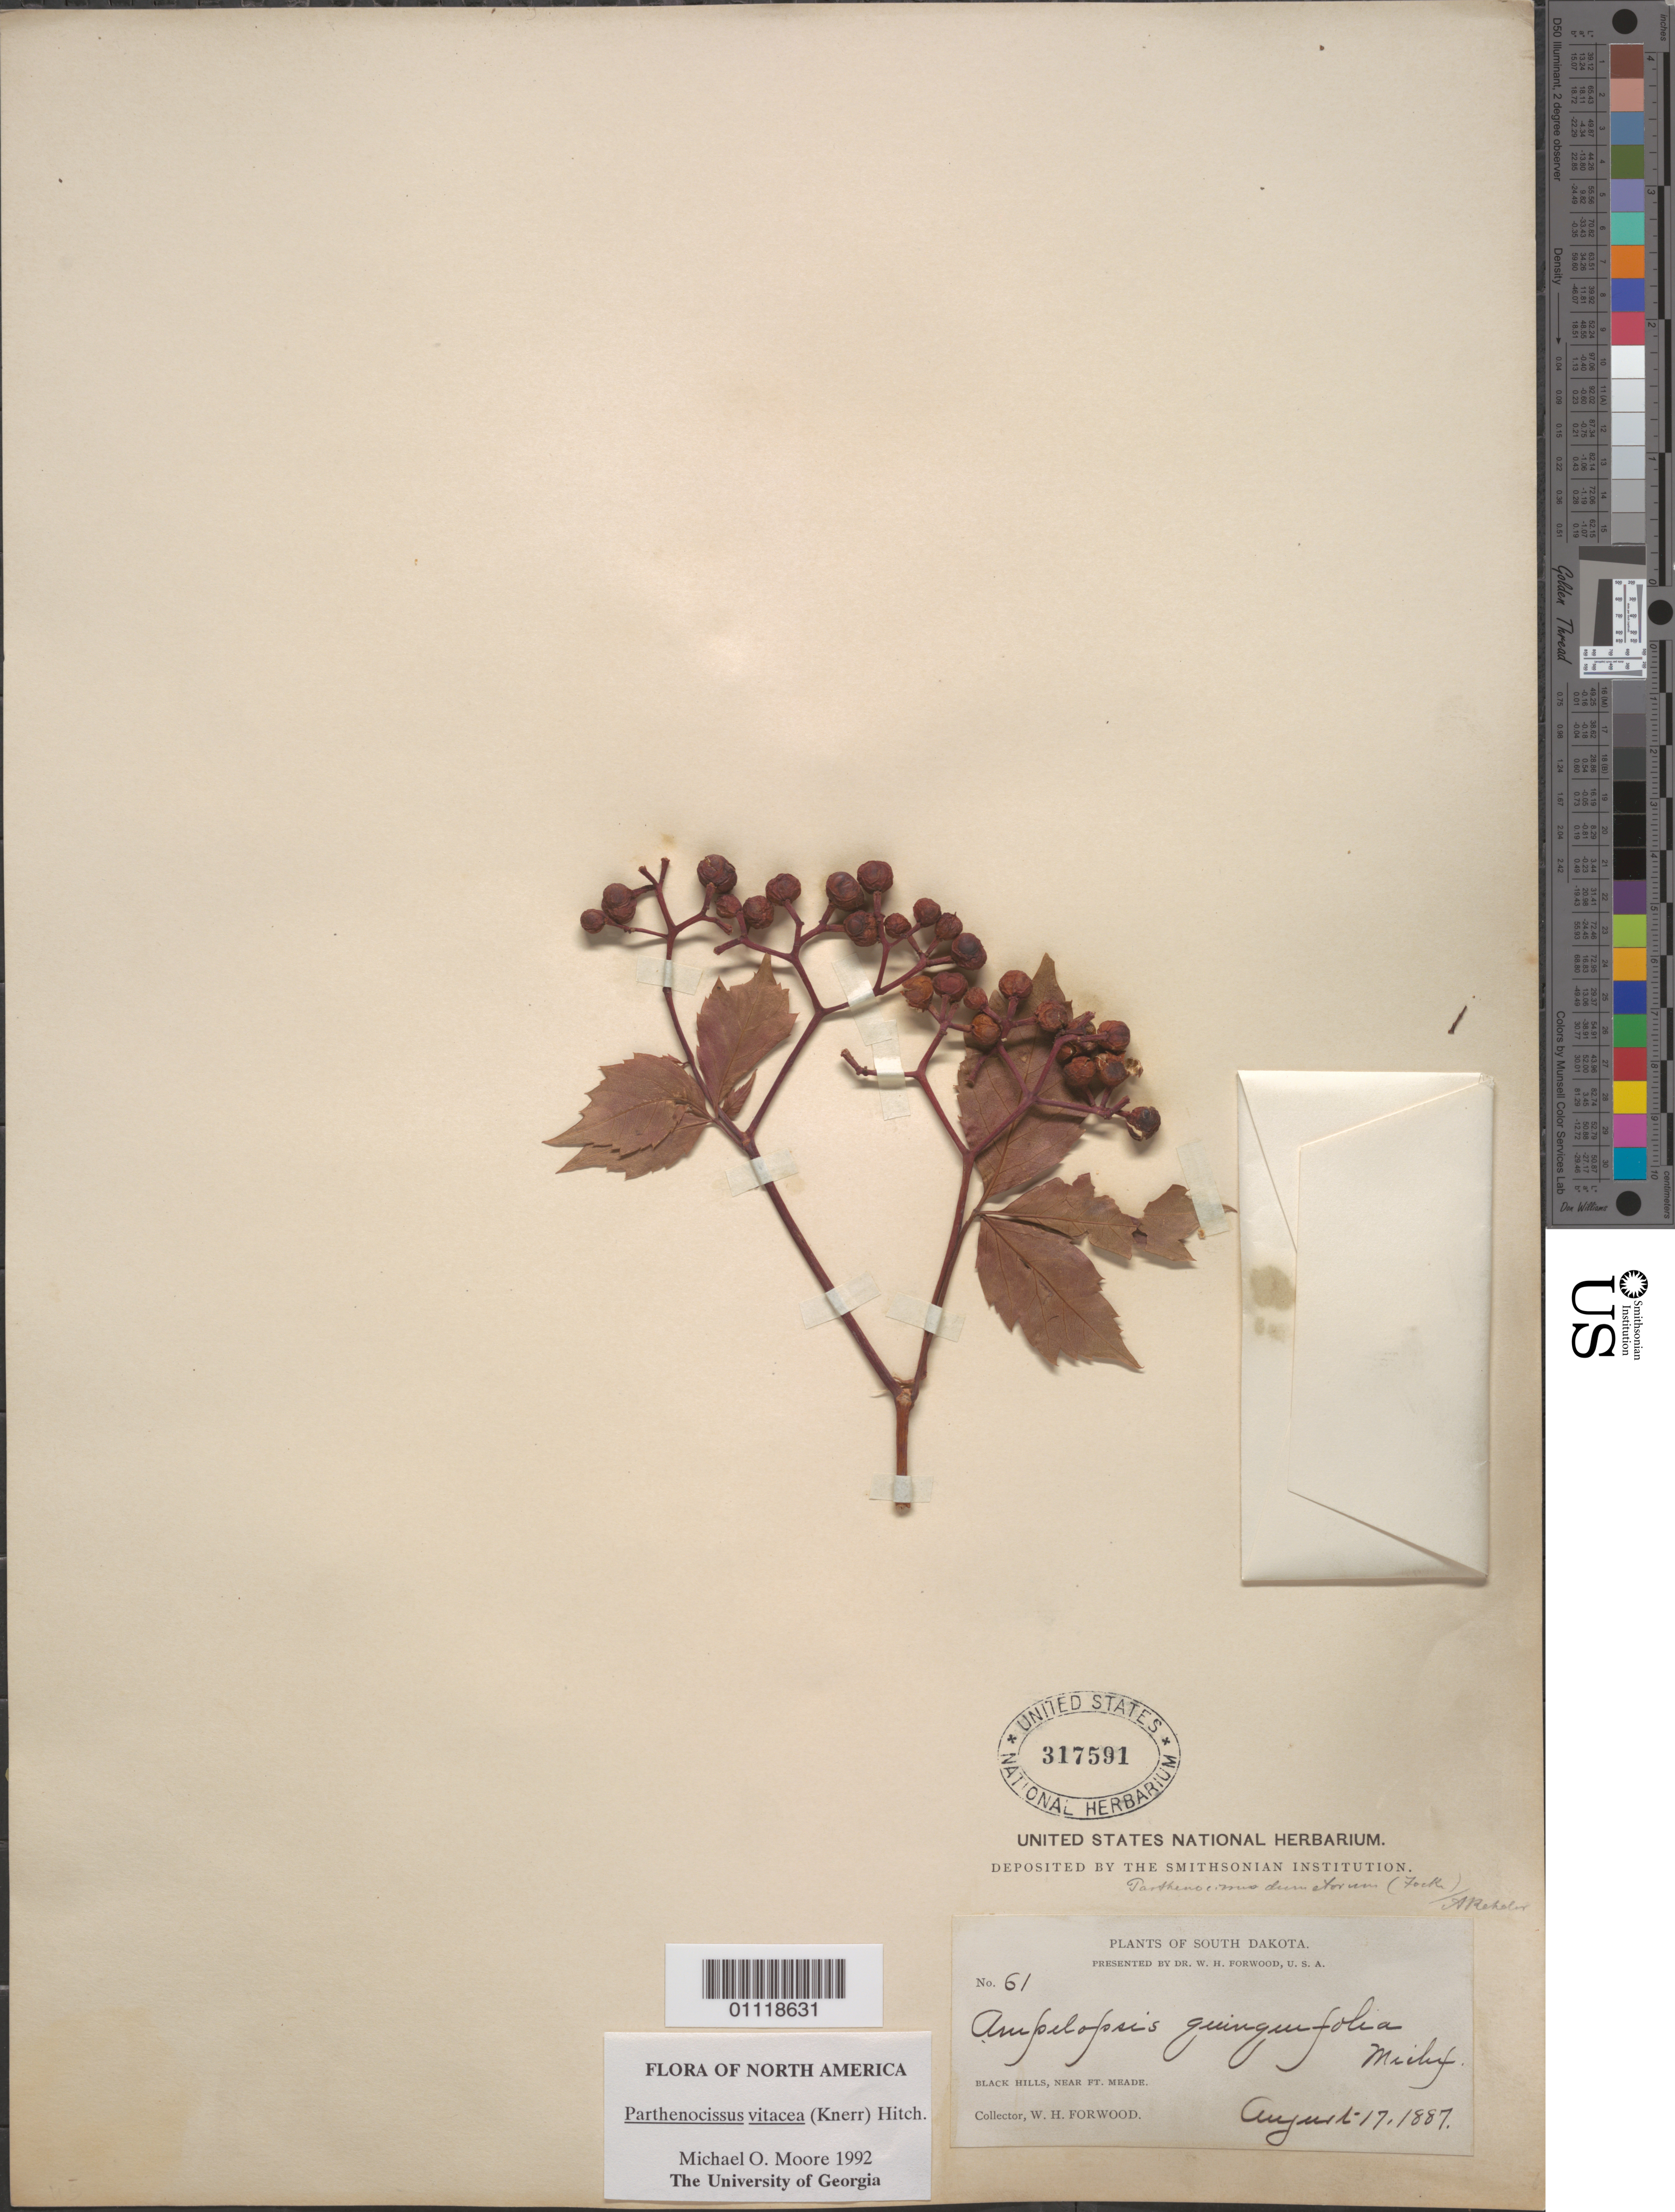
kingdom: Plantae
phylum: Tracheophyta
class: Magnoliopsida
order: Vitales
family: Vitaceae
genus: Parthenocissus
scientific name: Parthenocissus vitacea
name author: (Knerr) Hitchc.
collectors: W. Forwood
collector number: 61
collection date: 1887-08-17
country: United States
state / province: South Dakota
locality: Black Hills, near Ft Meade.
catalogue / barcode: US 317591